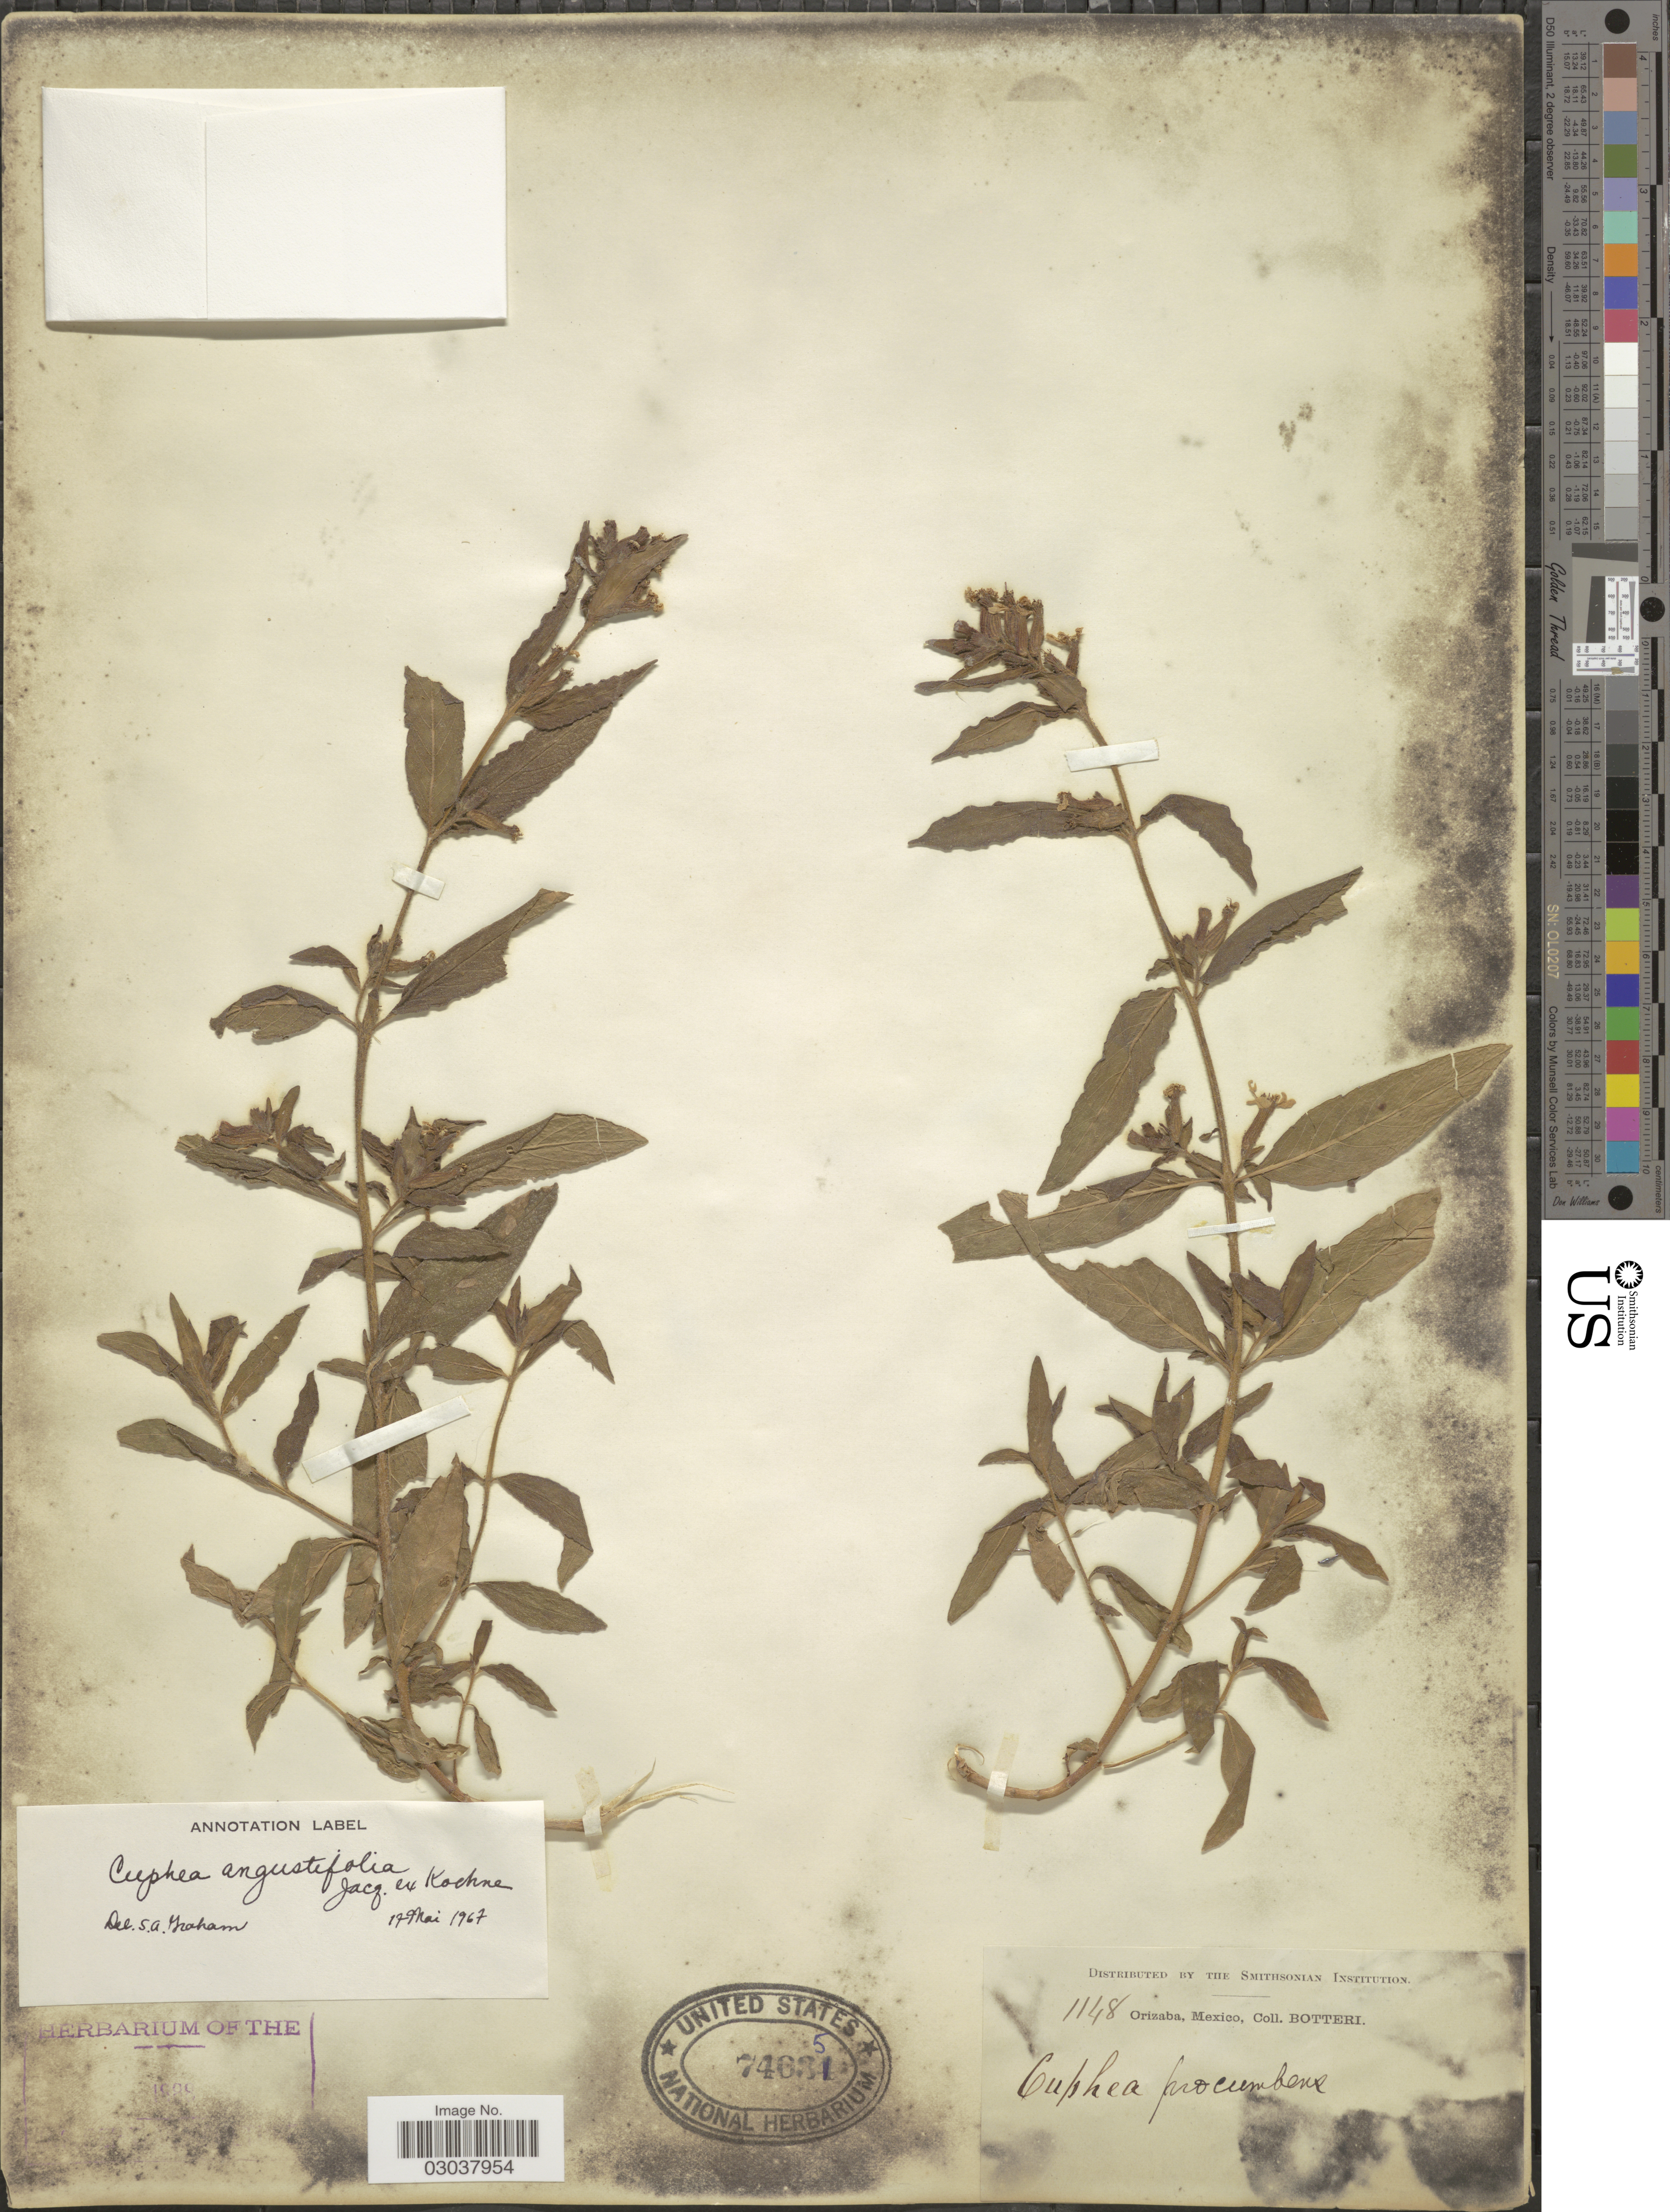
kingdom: Plantae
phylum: Tracheophyta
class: Magnoliopsida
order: Myrtales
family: Lythraceae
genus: Cuphea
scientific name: Cuphea angustifolia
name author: Jacq. ex Koehne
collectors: -. Botteri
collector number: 1148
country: Mexico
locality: Orizaba.